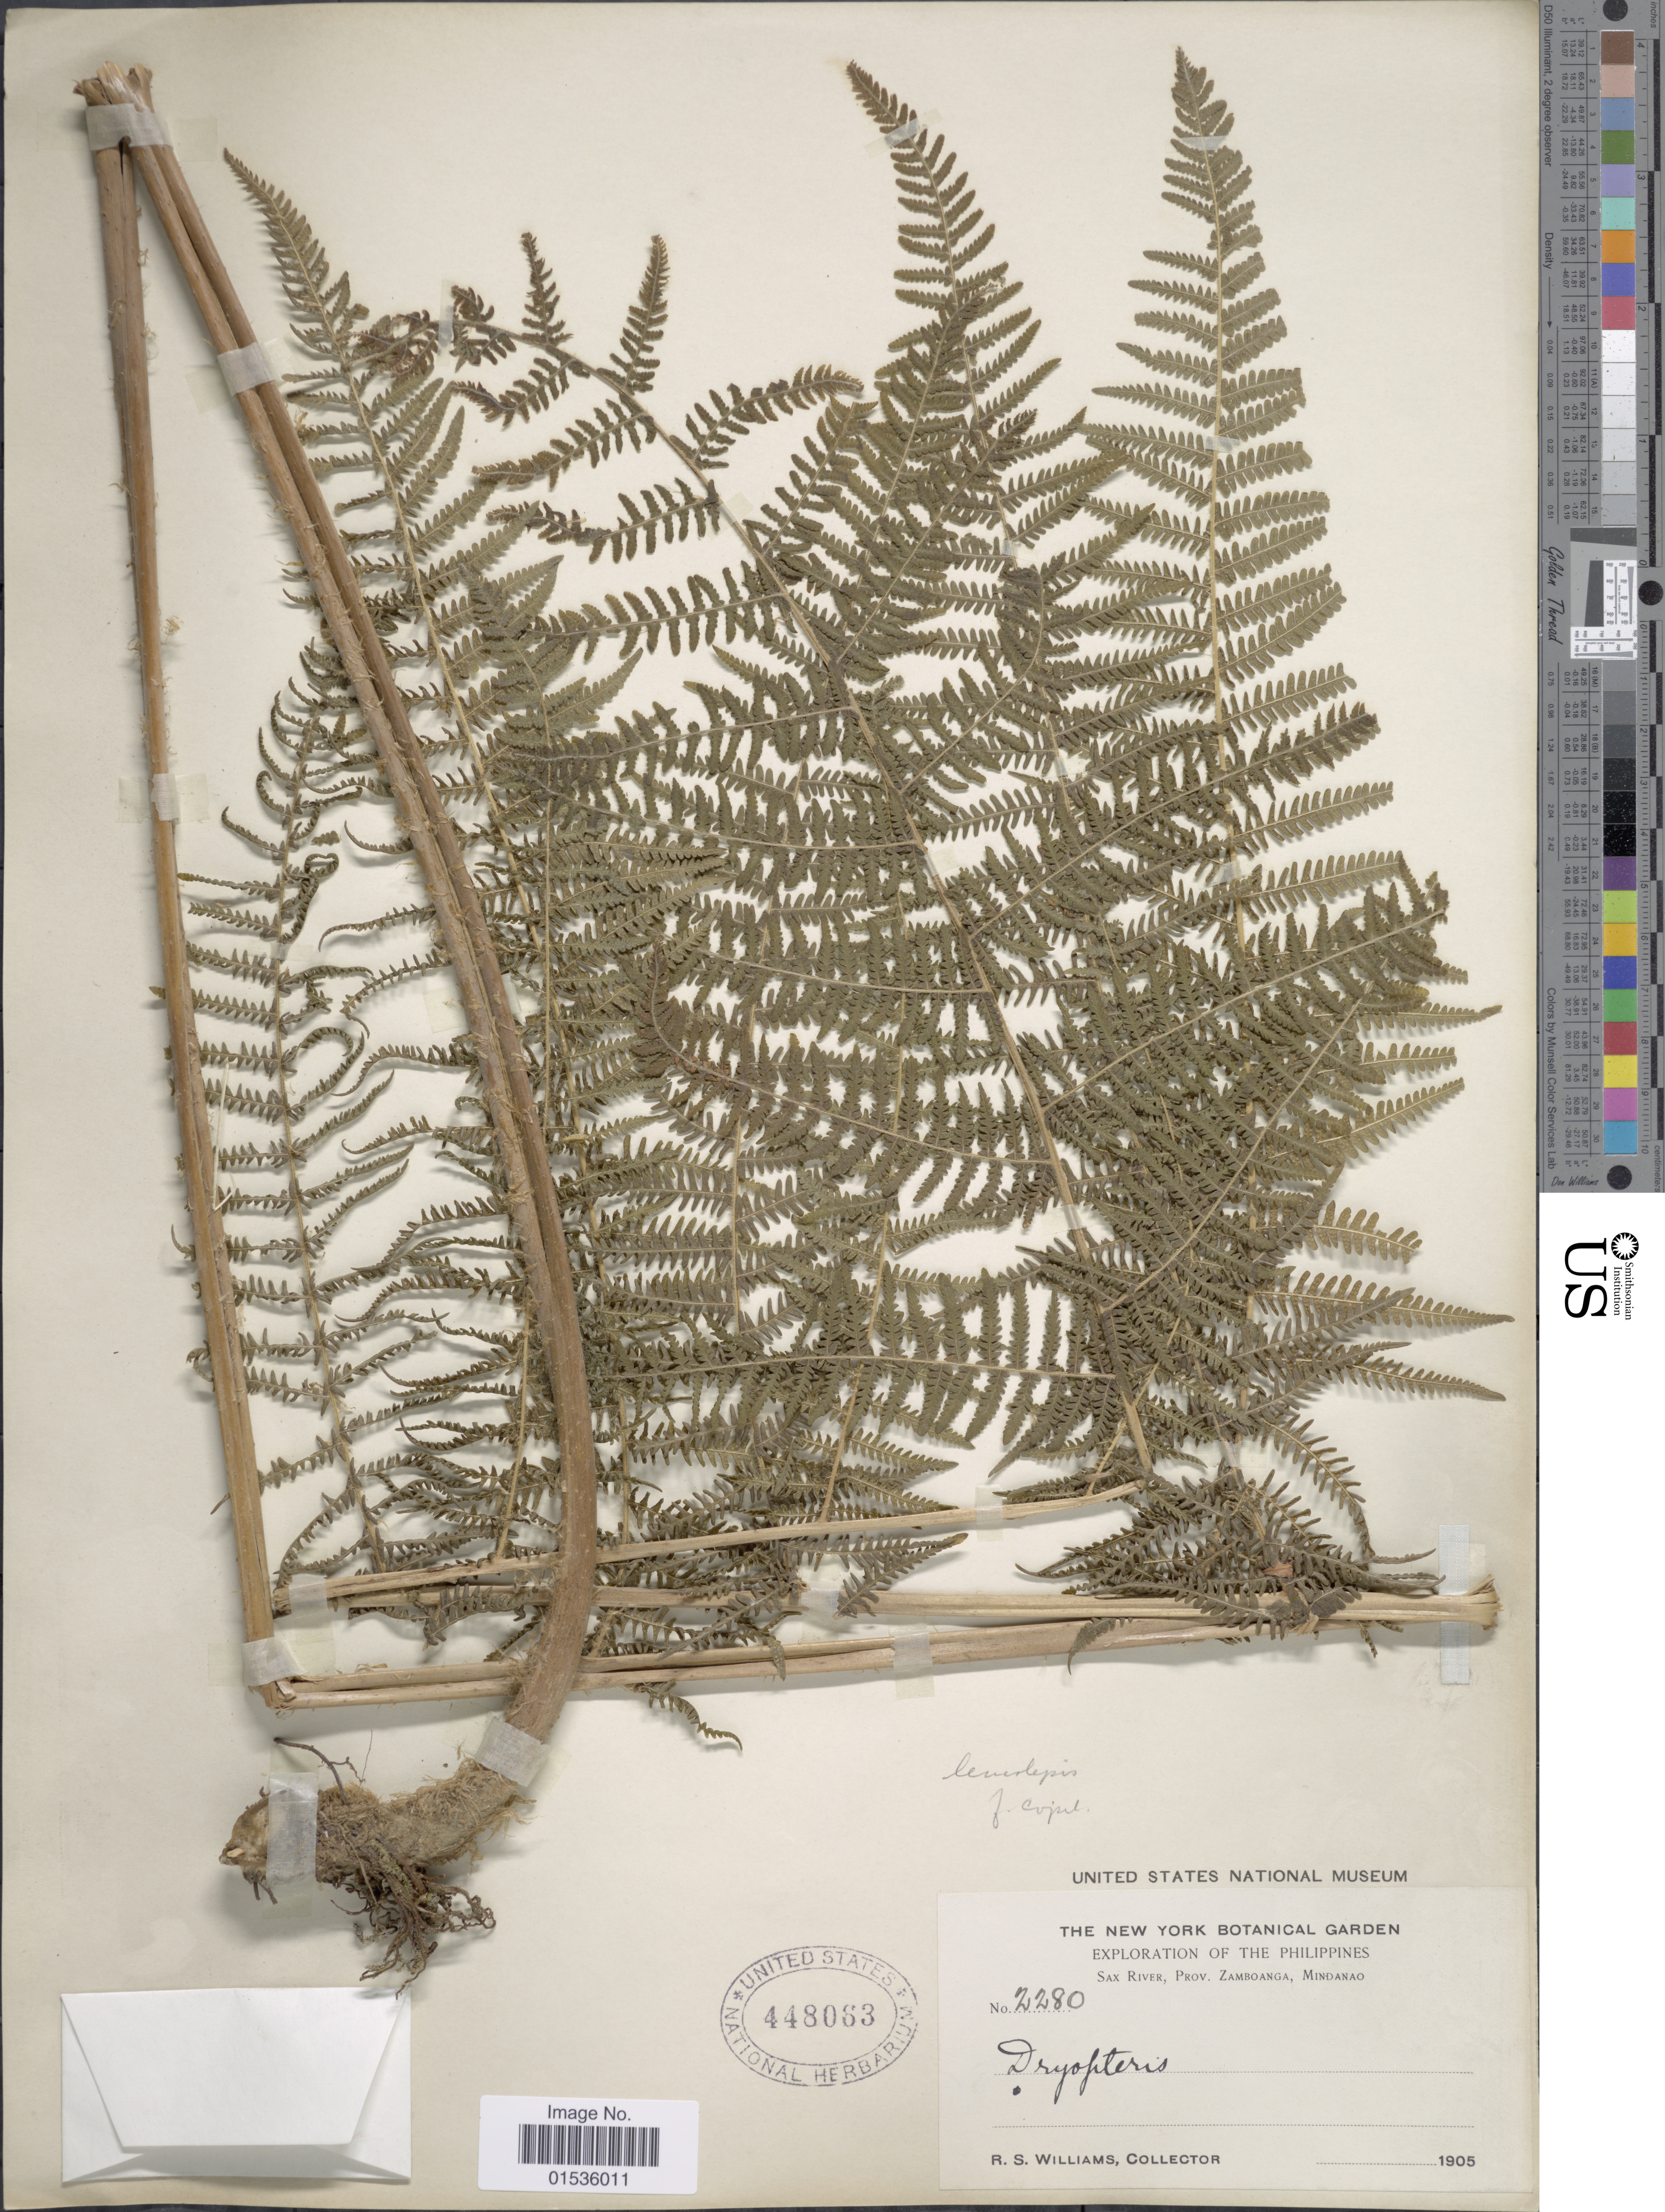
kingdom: Plantae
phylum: Tracheophyta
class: Polypodiopsida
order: Polypodiales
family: Thelypteridaceae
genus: Macrothelypteris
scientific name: Macrothelypteris polypodioides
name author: (Hook.) Holttum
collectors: R. S. Williams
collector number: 2280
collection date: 1905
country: Philippines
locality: Sax River, Prov. Zamboanga, Mindanao, Philippines.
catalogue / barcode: US 448063